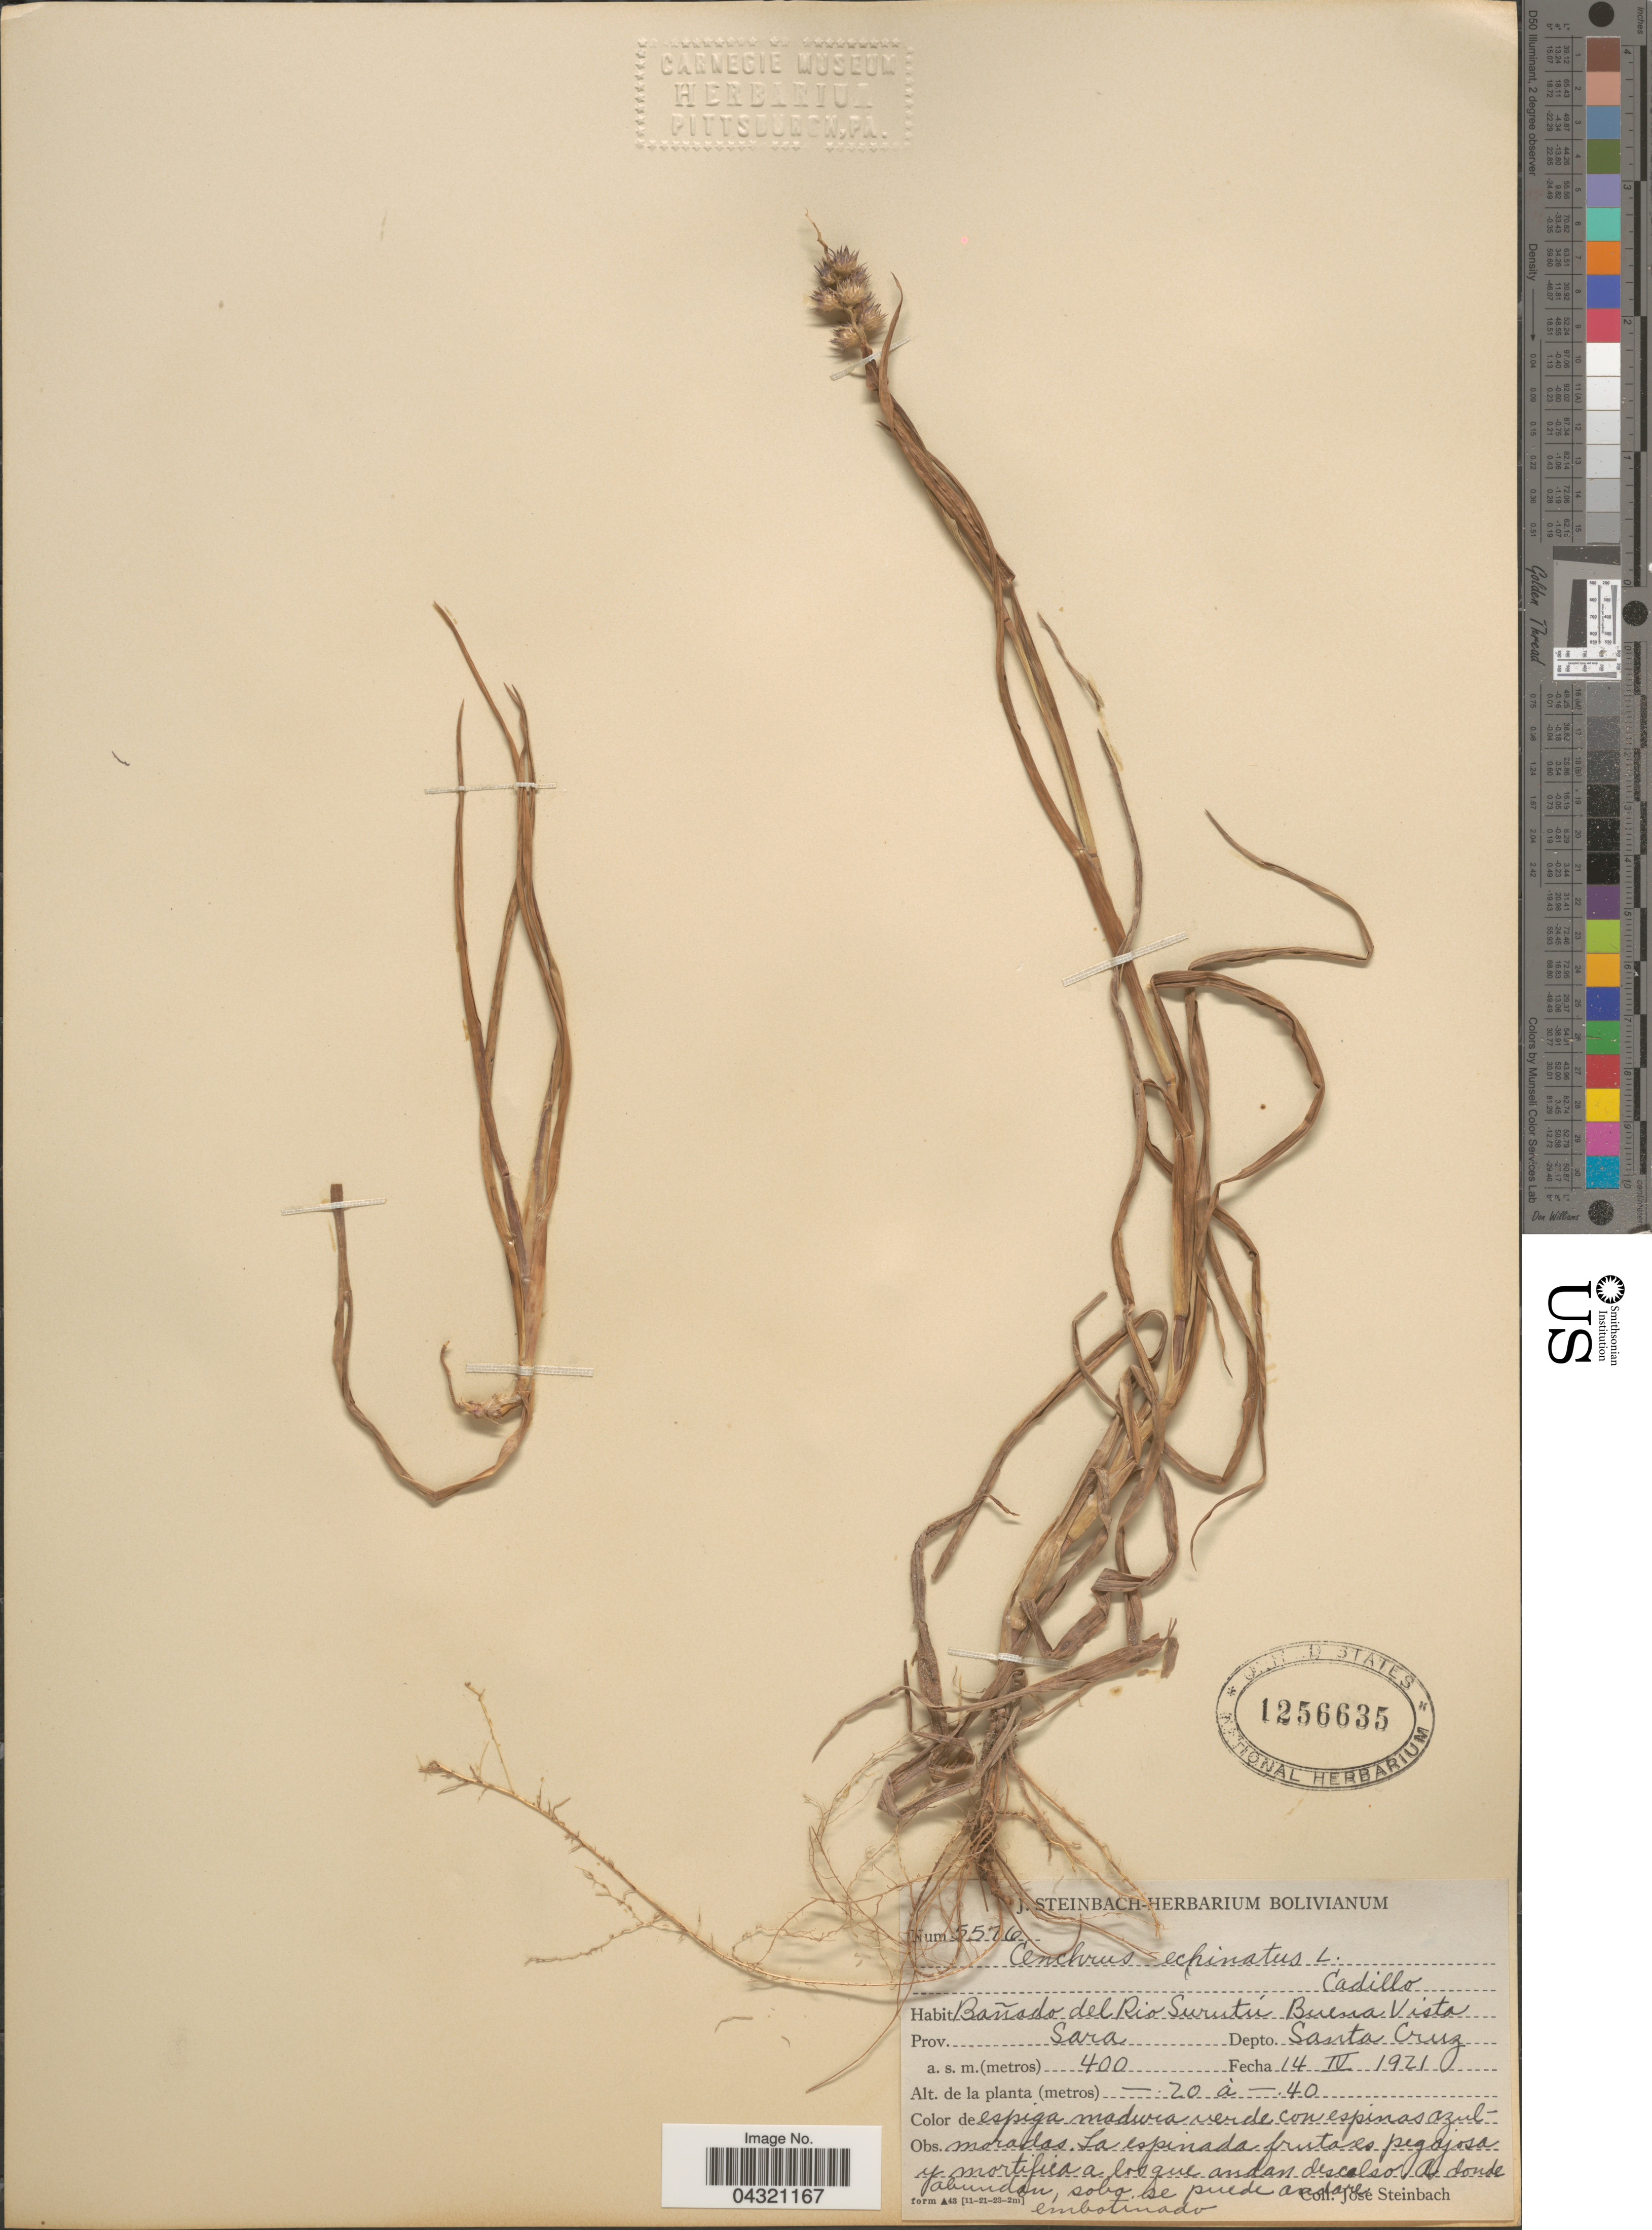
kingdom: Plantae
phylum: Tracheophyta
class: Liliopsida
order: Poales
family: Poaceae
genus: Cenchrus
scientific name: Cenchrus echinatus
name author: L.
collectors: J. Steinbach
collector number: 5576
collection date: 1921-04-14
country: Bolivia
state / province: Santa Cruz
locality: Bañado del Rio Surutú Buena Vista. Prov. Sara. Depto. Santa Cruz.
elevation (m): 400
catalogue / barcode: US 1256635